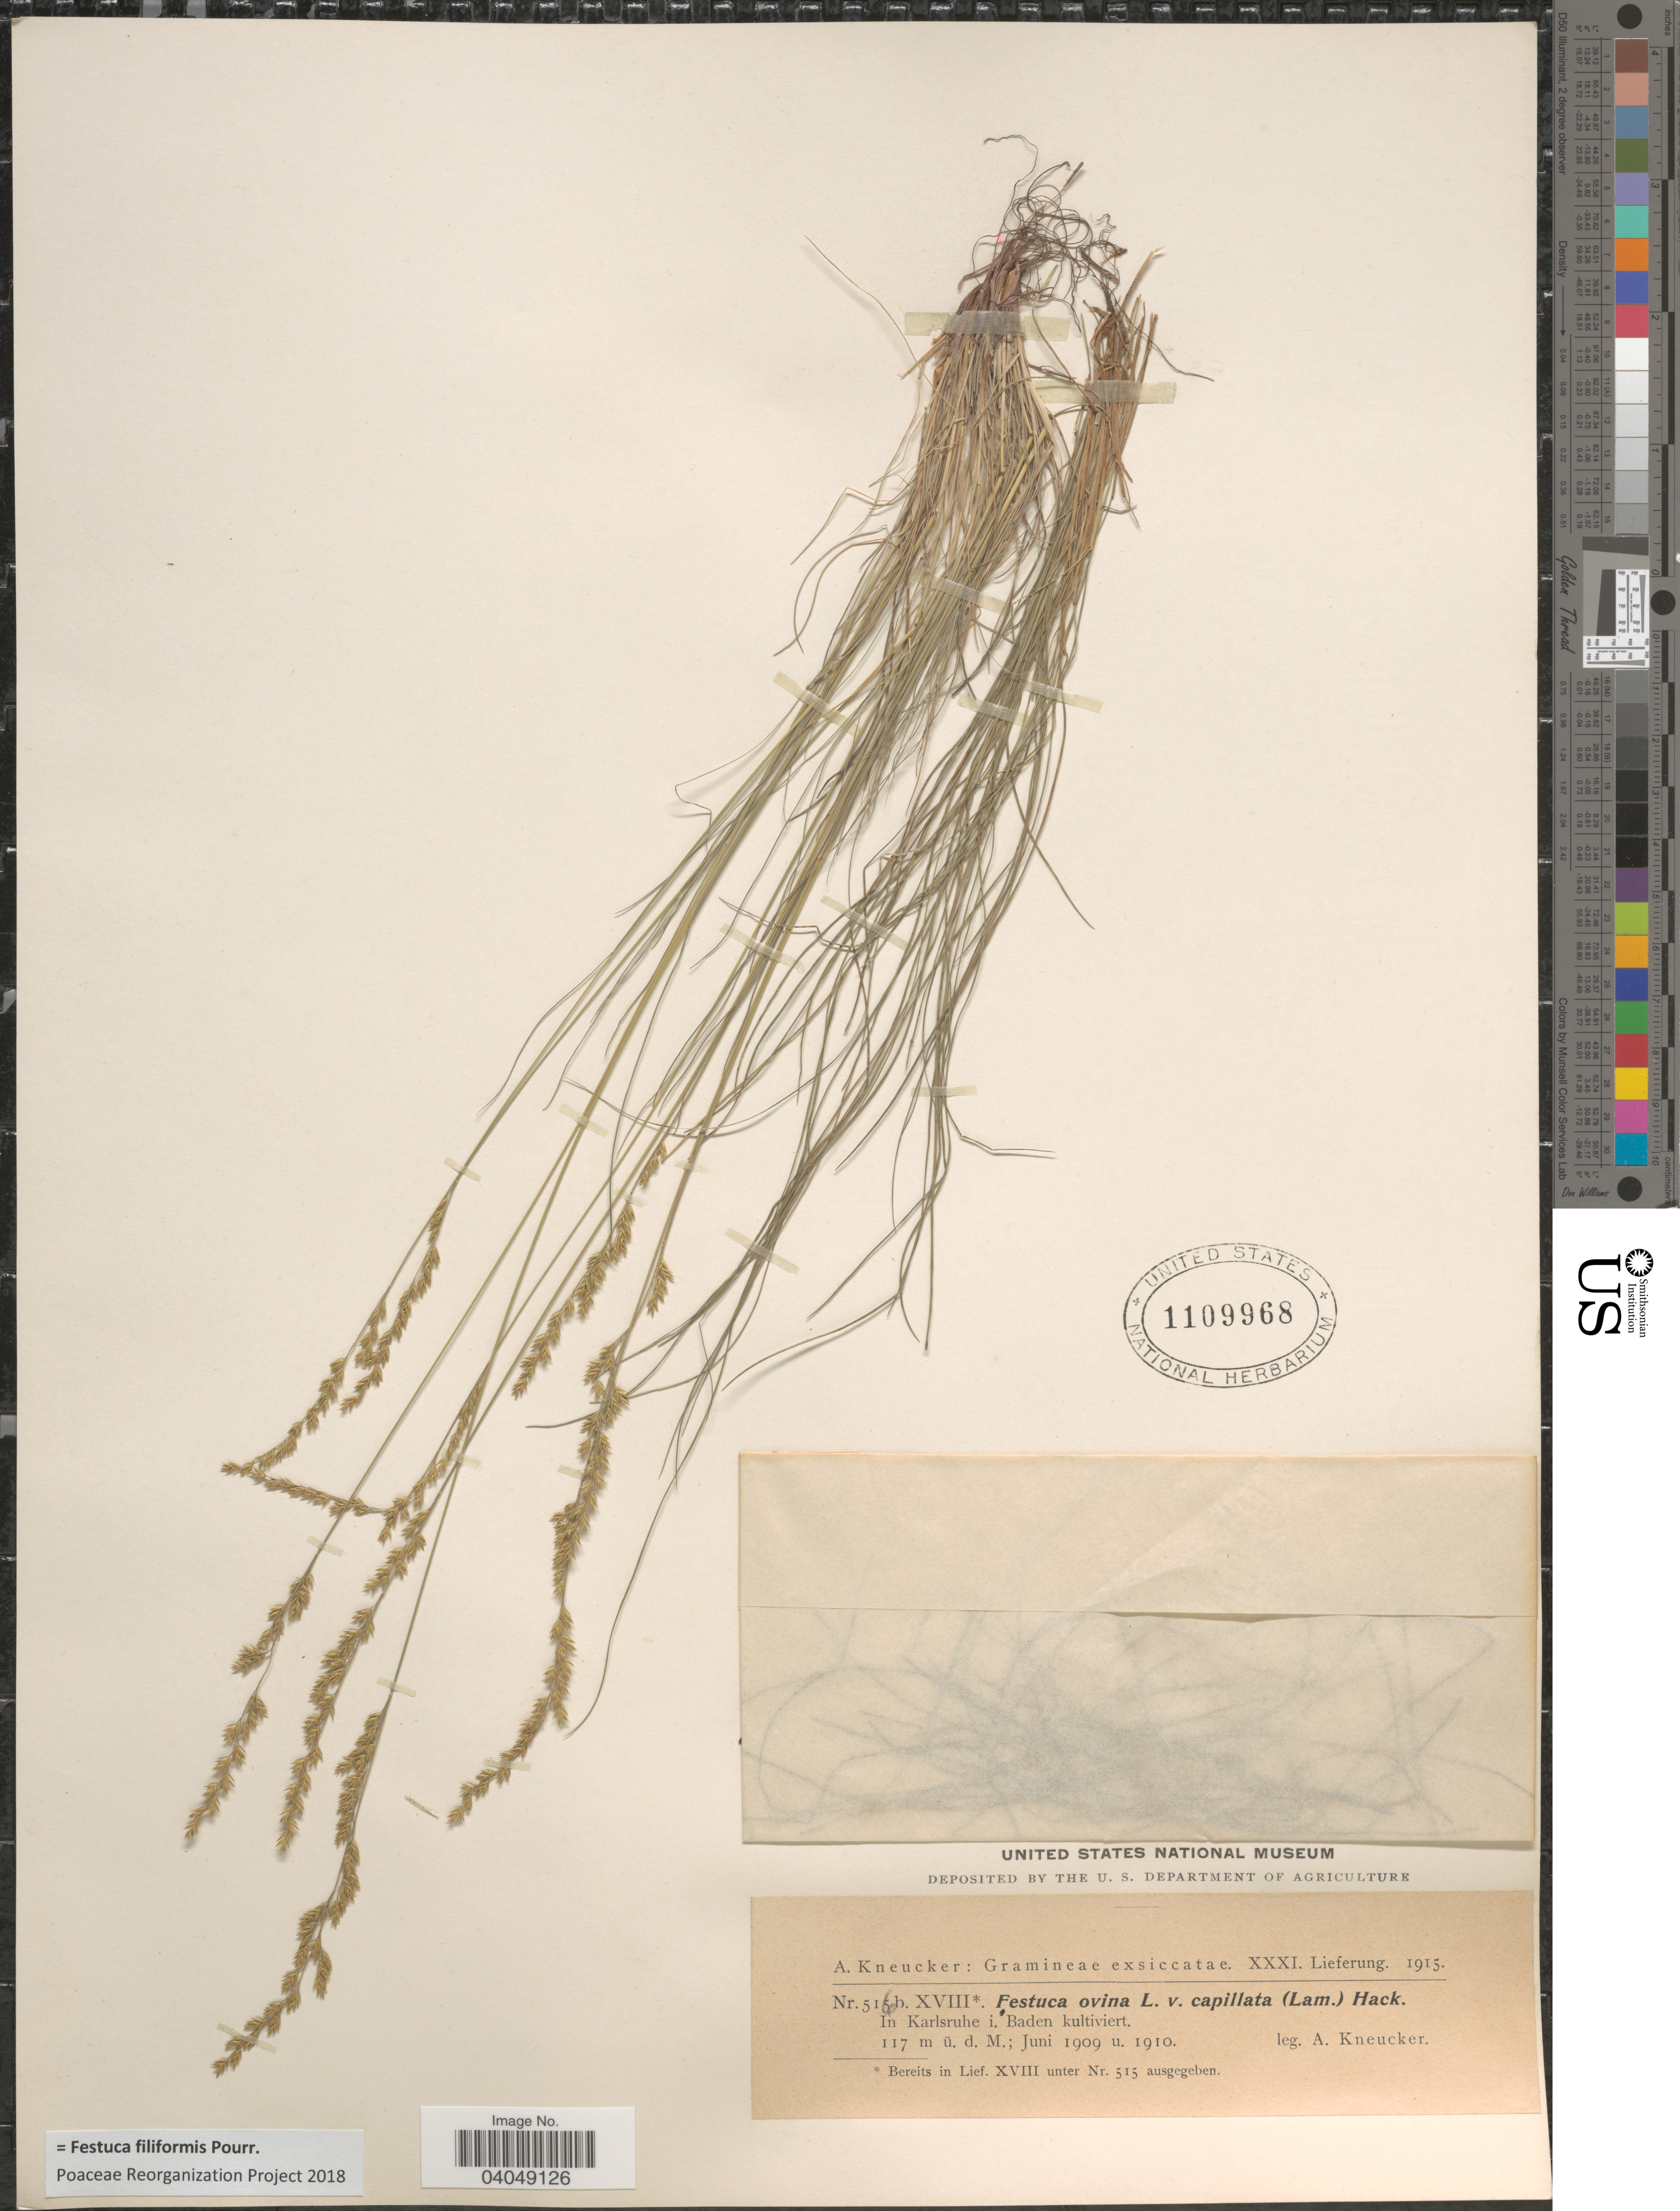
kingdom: Plantae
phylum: Tracheophyta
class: Liliopsida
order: Poales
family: Poaceae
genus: Festuca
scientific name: Festuca filiformis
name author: Pourr.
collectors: A. Kneucker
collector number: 516b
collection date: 1909-06/1910-06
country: Germany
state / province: Baden-Württemberg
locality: In Karlsruhe i. Baden kultiviert.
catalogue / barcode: US 1109968